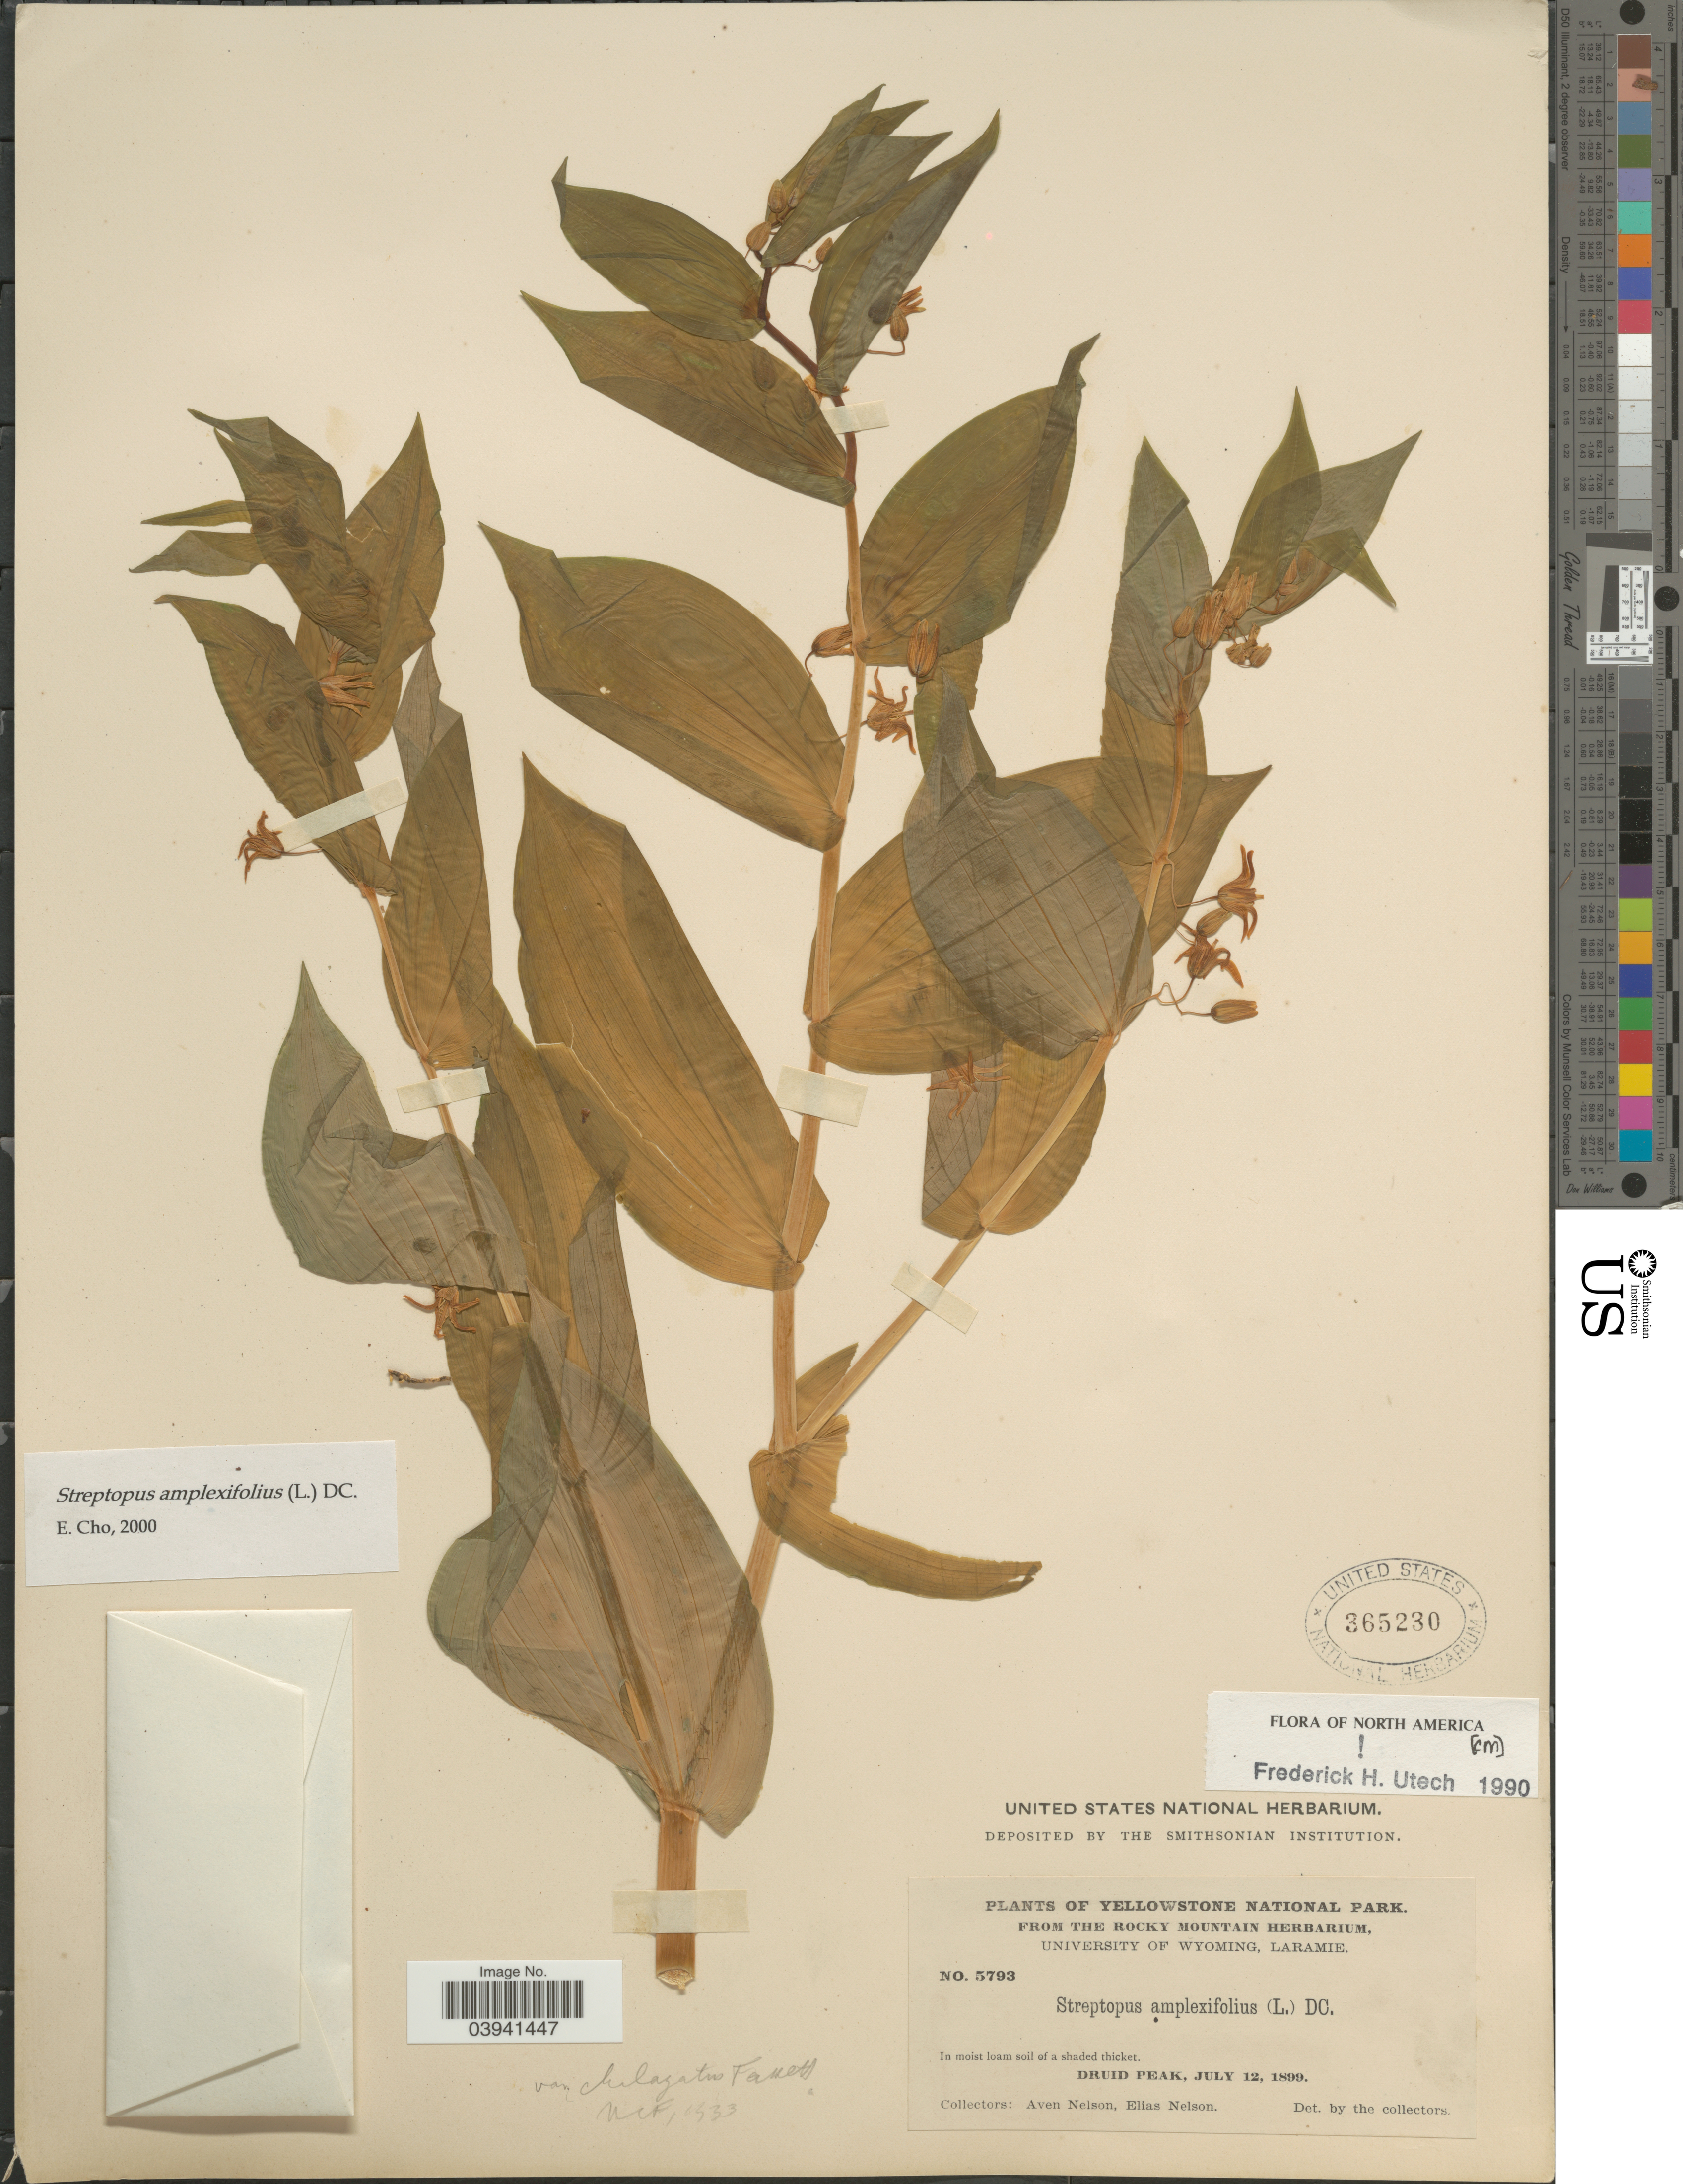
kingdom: Plantae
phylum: Tracheophyta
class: Liliopsida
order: Liliales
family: Liliaceae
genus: Streptopus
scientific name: Streptopus amplexifolius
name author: (L.) DC.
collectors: A. Nelson & E. Nelson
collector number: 5793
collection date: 1899-07-12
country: United States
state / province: Wyoming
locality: Yellowstone National Park. Druid Peak.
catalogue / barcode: US 365230